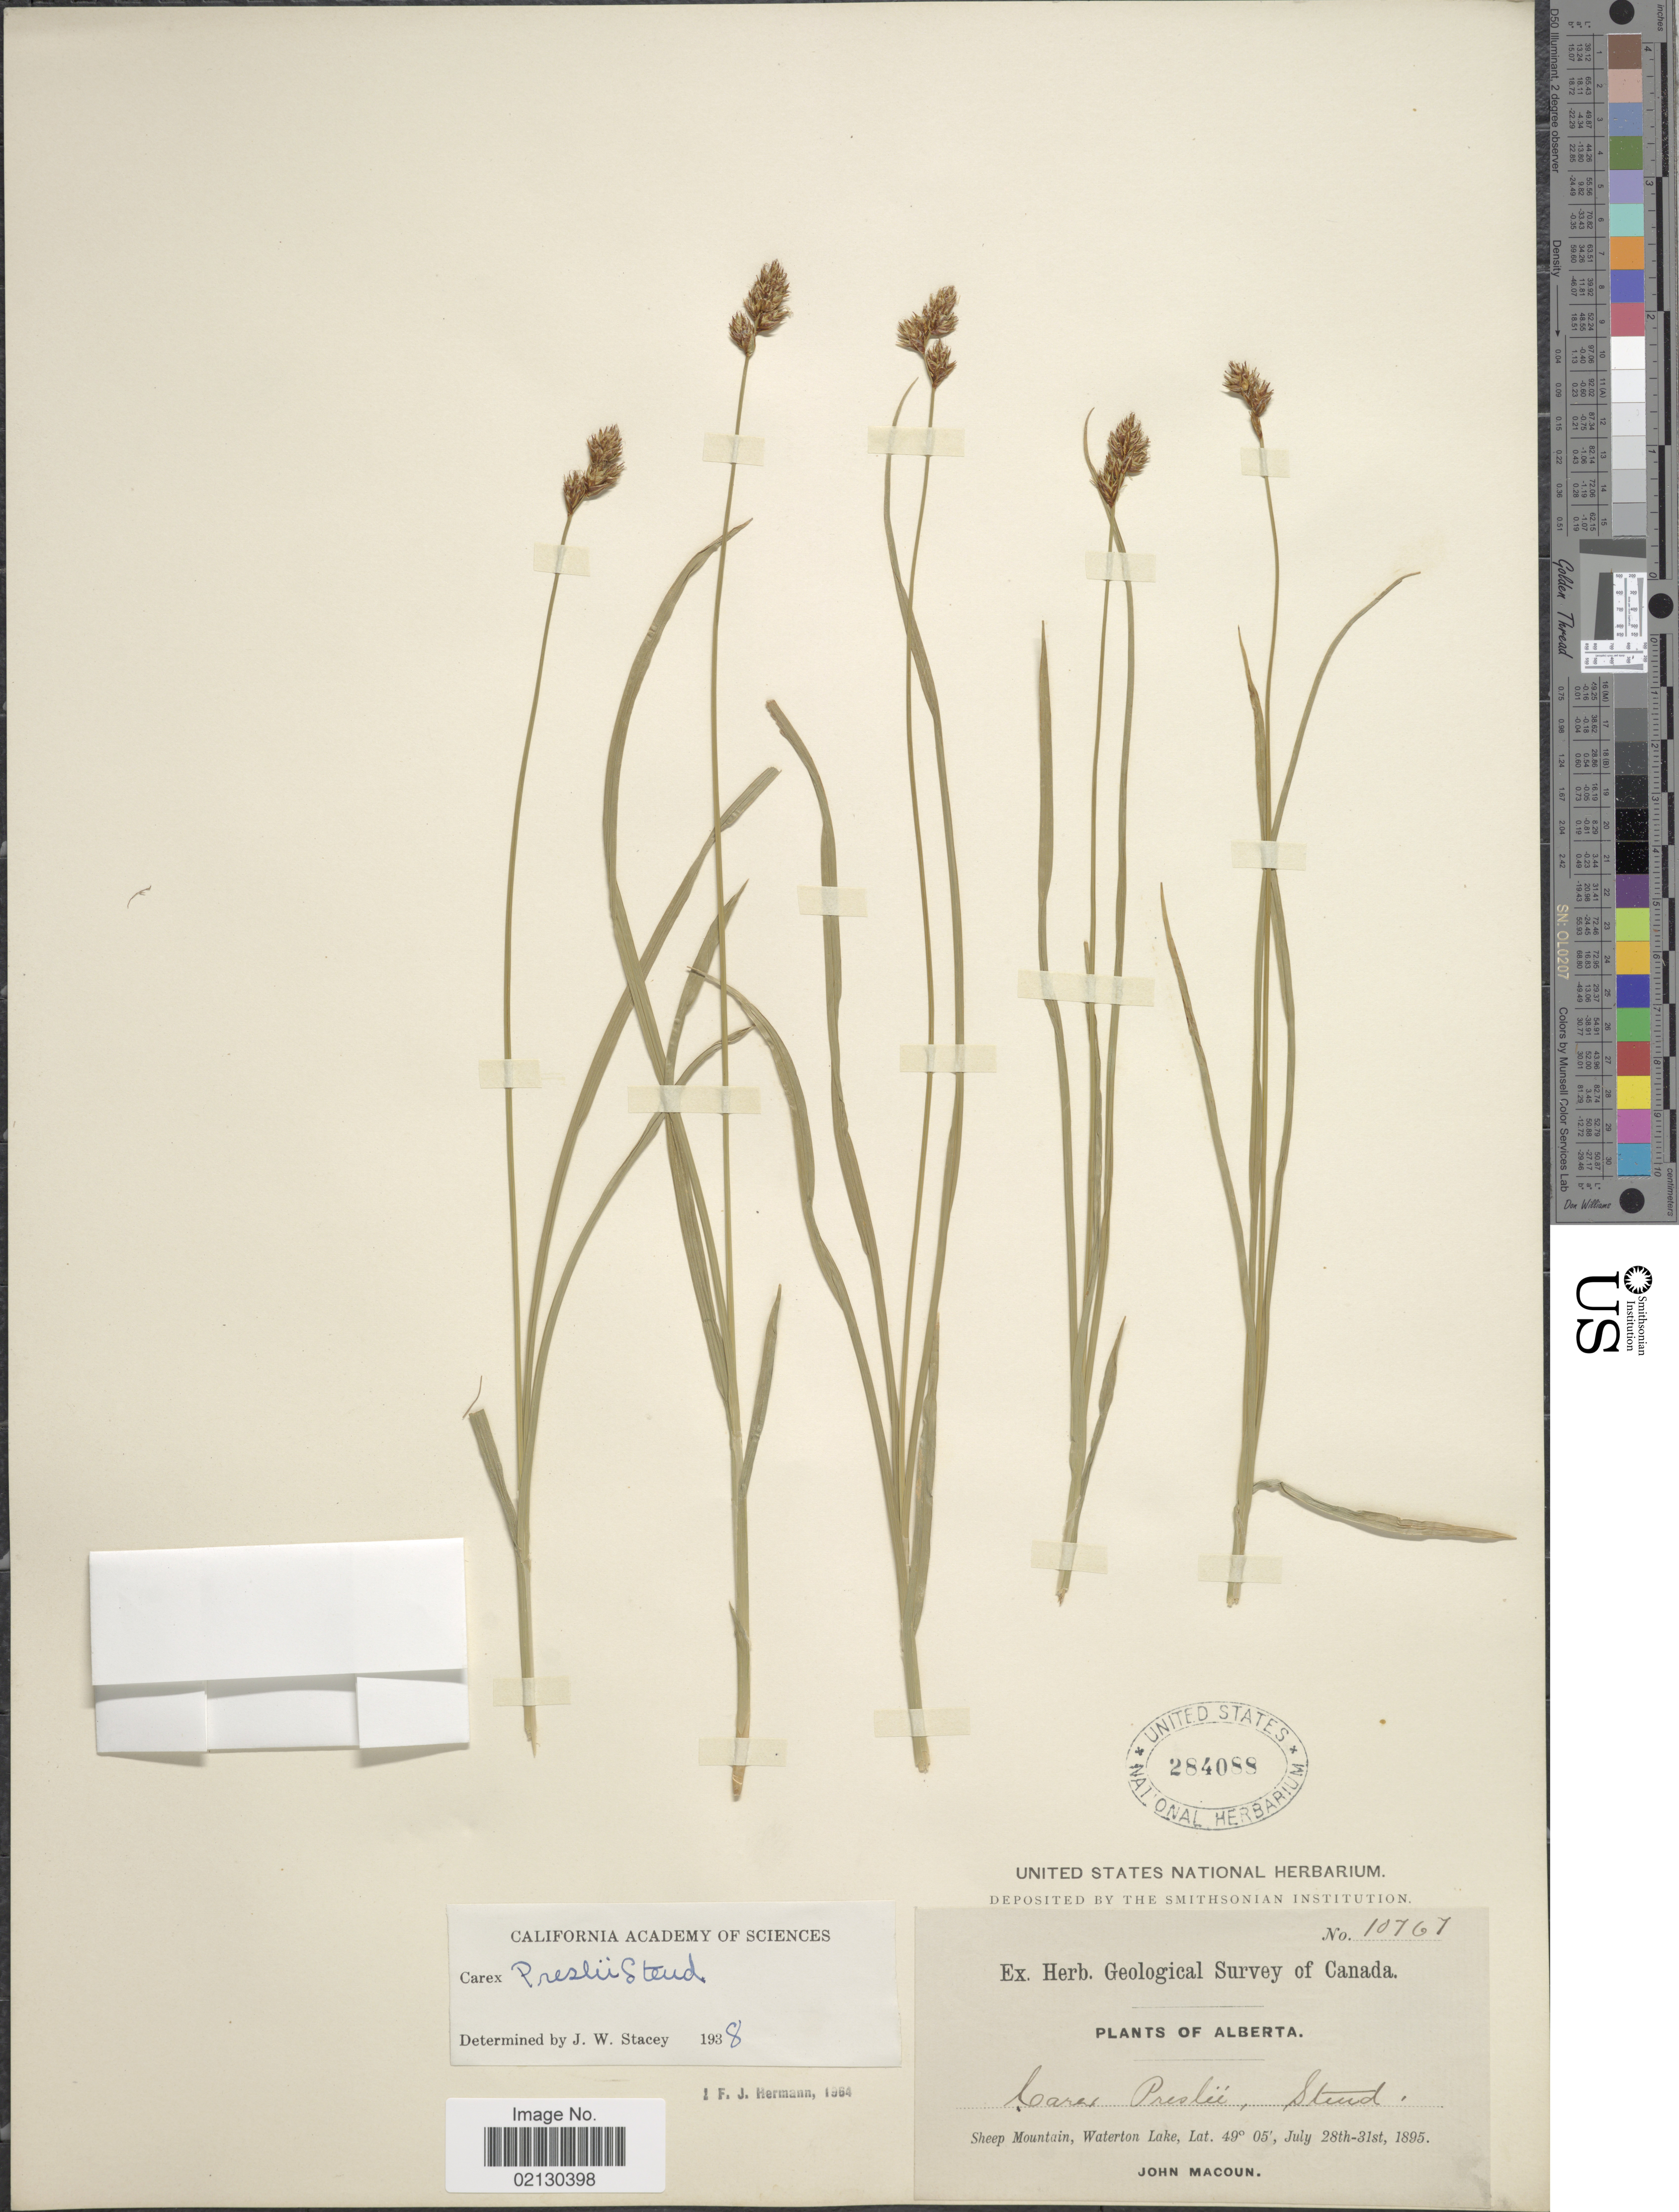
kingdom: Plantae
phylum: Tracheophyta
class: Liliopsida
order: Poales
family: Cyperaceae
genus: Carex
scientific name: Carex preslii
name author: Steud.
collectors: J. Macoun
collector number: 10767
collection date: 1895-07-28/1895-07-31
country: Canada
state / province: Alberta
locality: Sheep Mountain, Waterton Lake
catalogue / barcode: US 284088